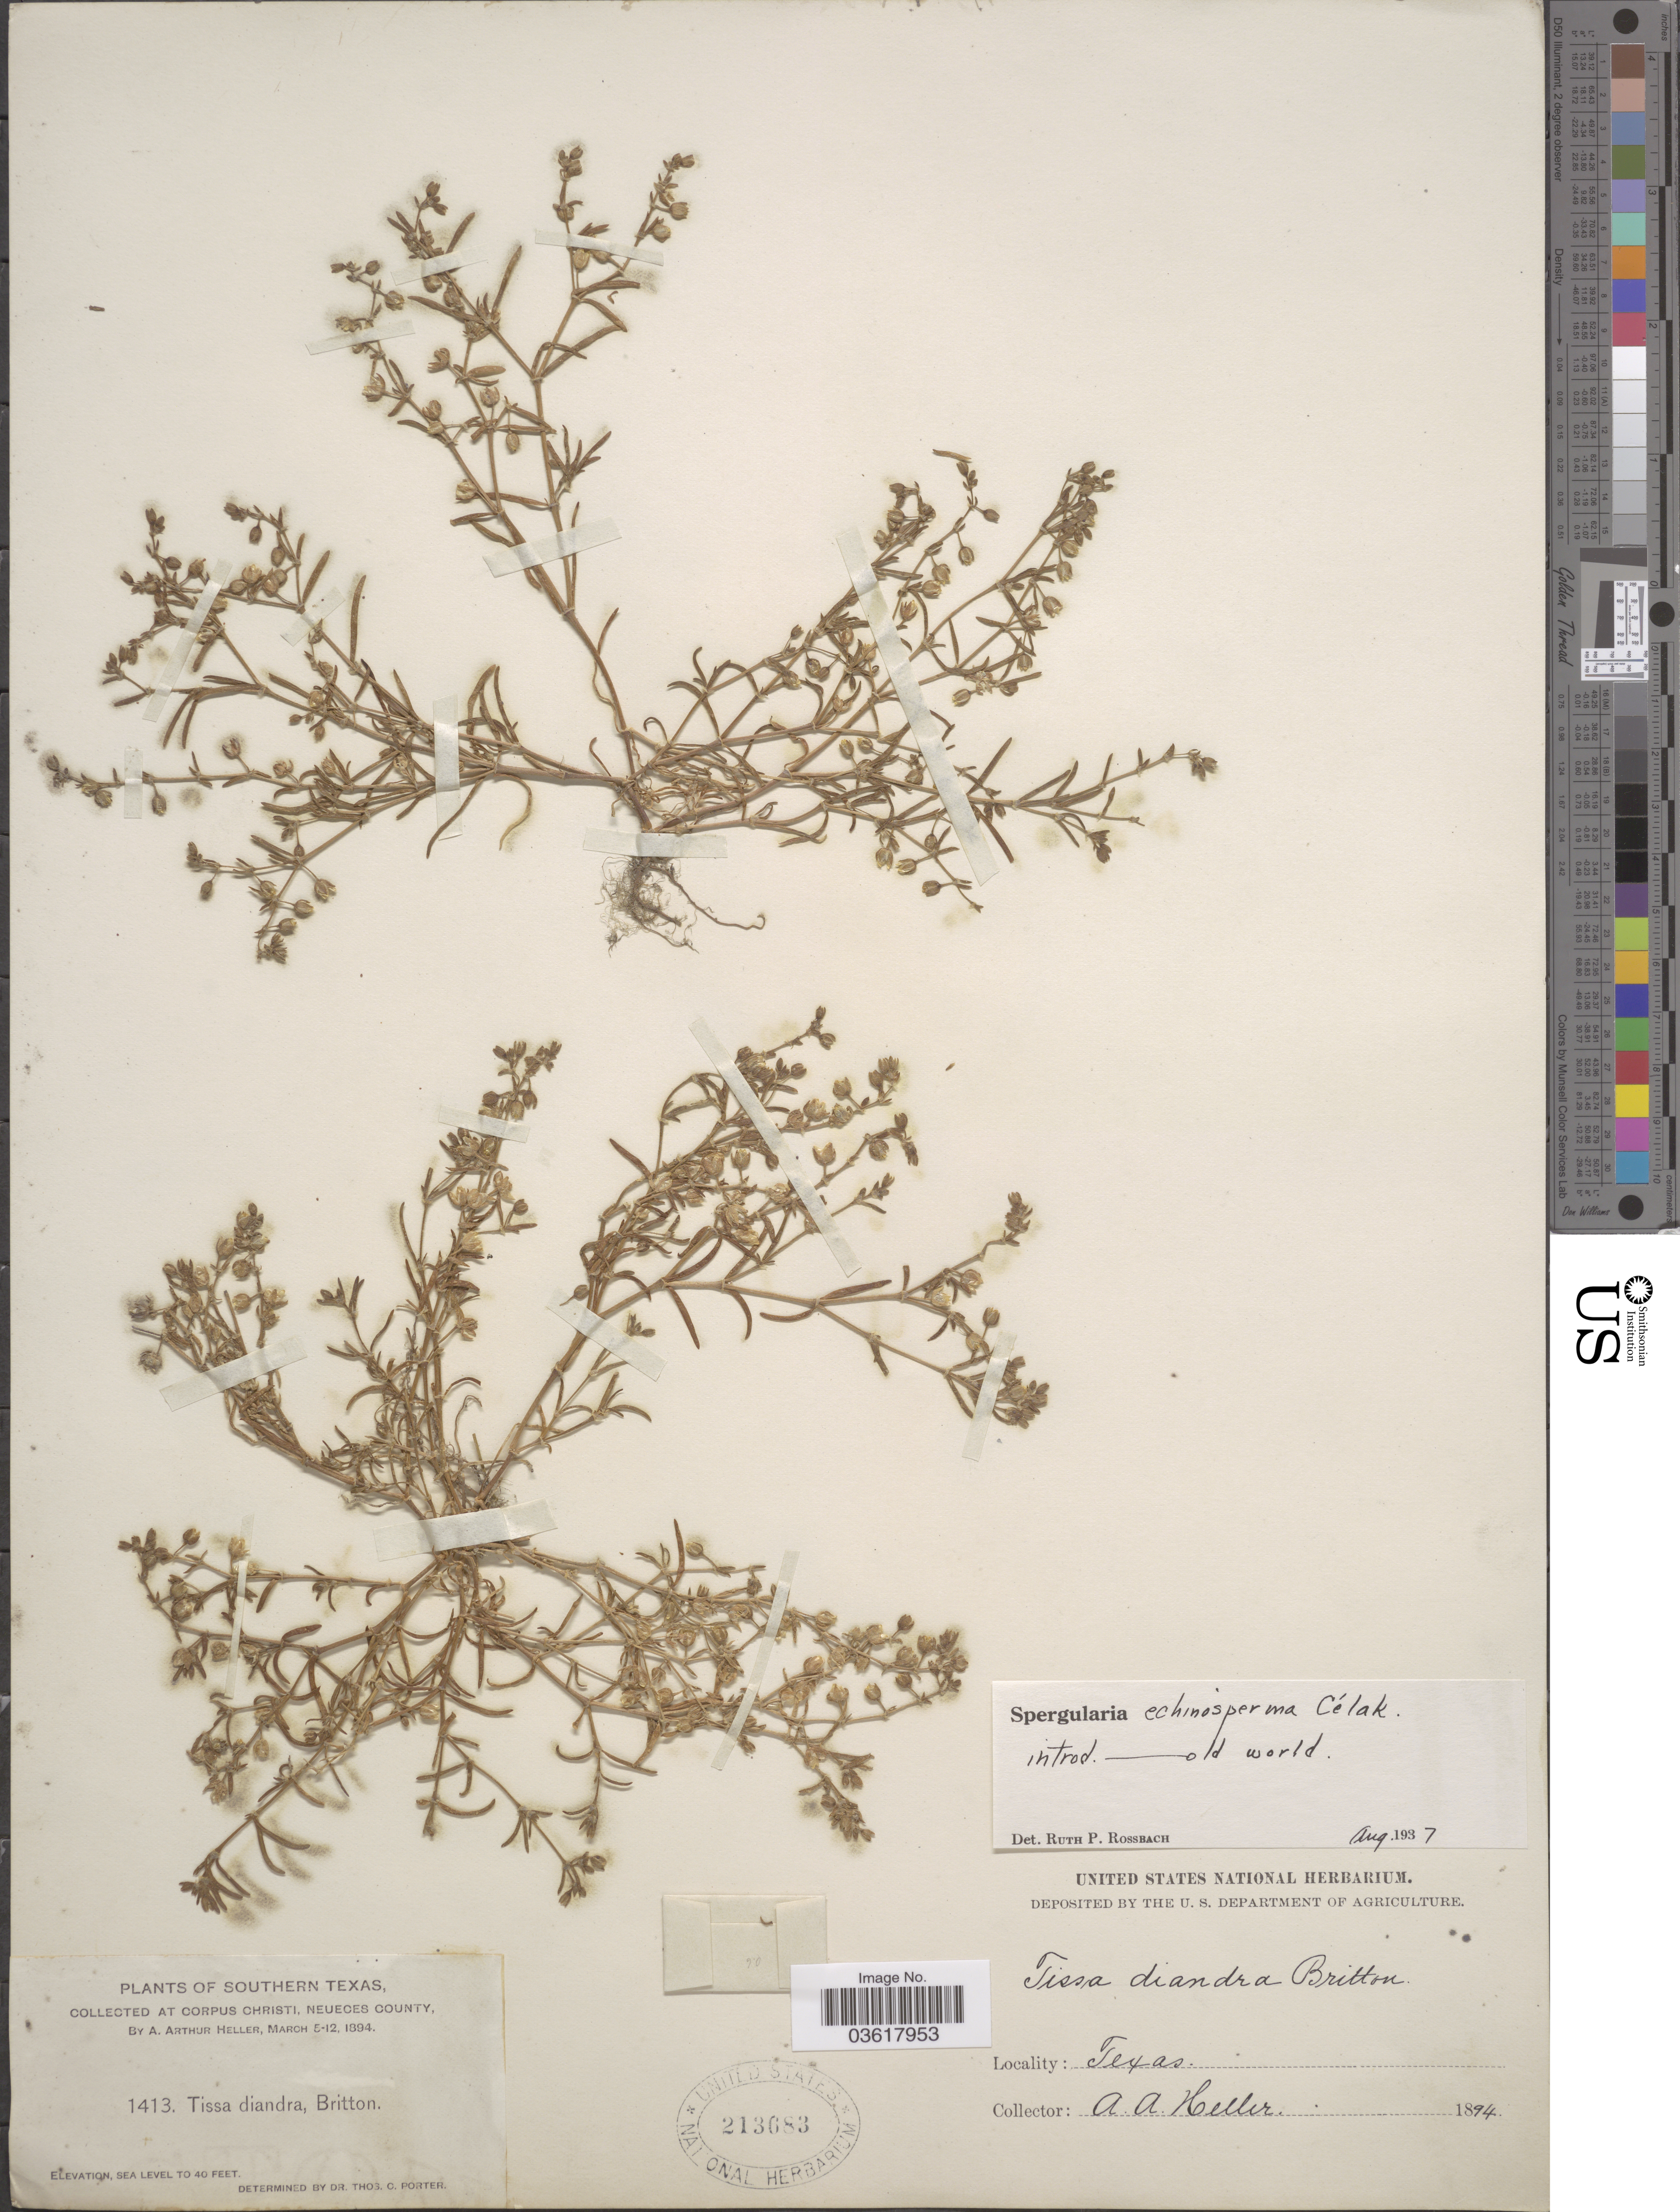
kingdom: Plantae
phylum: Tracheophyta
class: Magnoliopsida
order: Caryophyllales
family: Caryophyllaceae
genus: Spergularia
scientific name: Spergularia echinosperma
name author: (Čelak.) Asch. & Graebn.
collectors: A. A. Heller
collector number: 1413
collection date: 1894-03-05/1894-03-12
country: United States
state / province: Texas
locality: Southern Texas. Corpus Christi, Neueces County.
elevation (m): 12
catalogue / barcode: US 213683